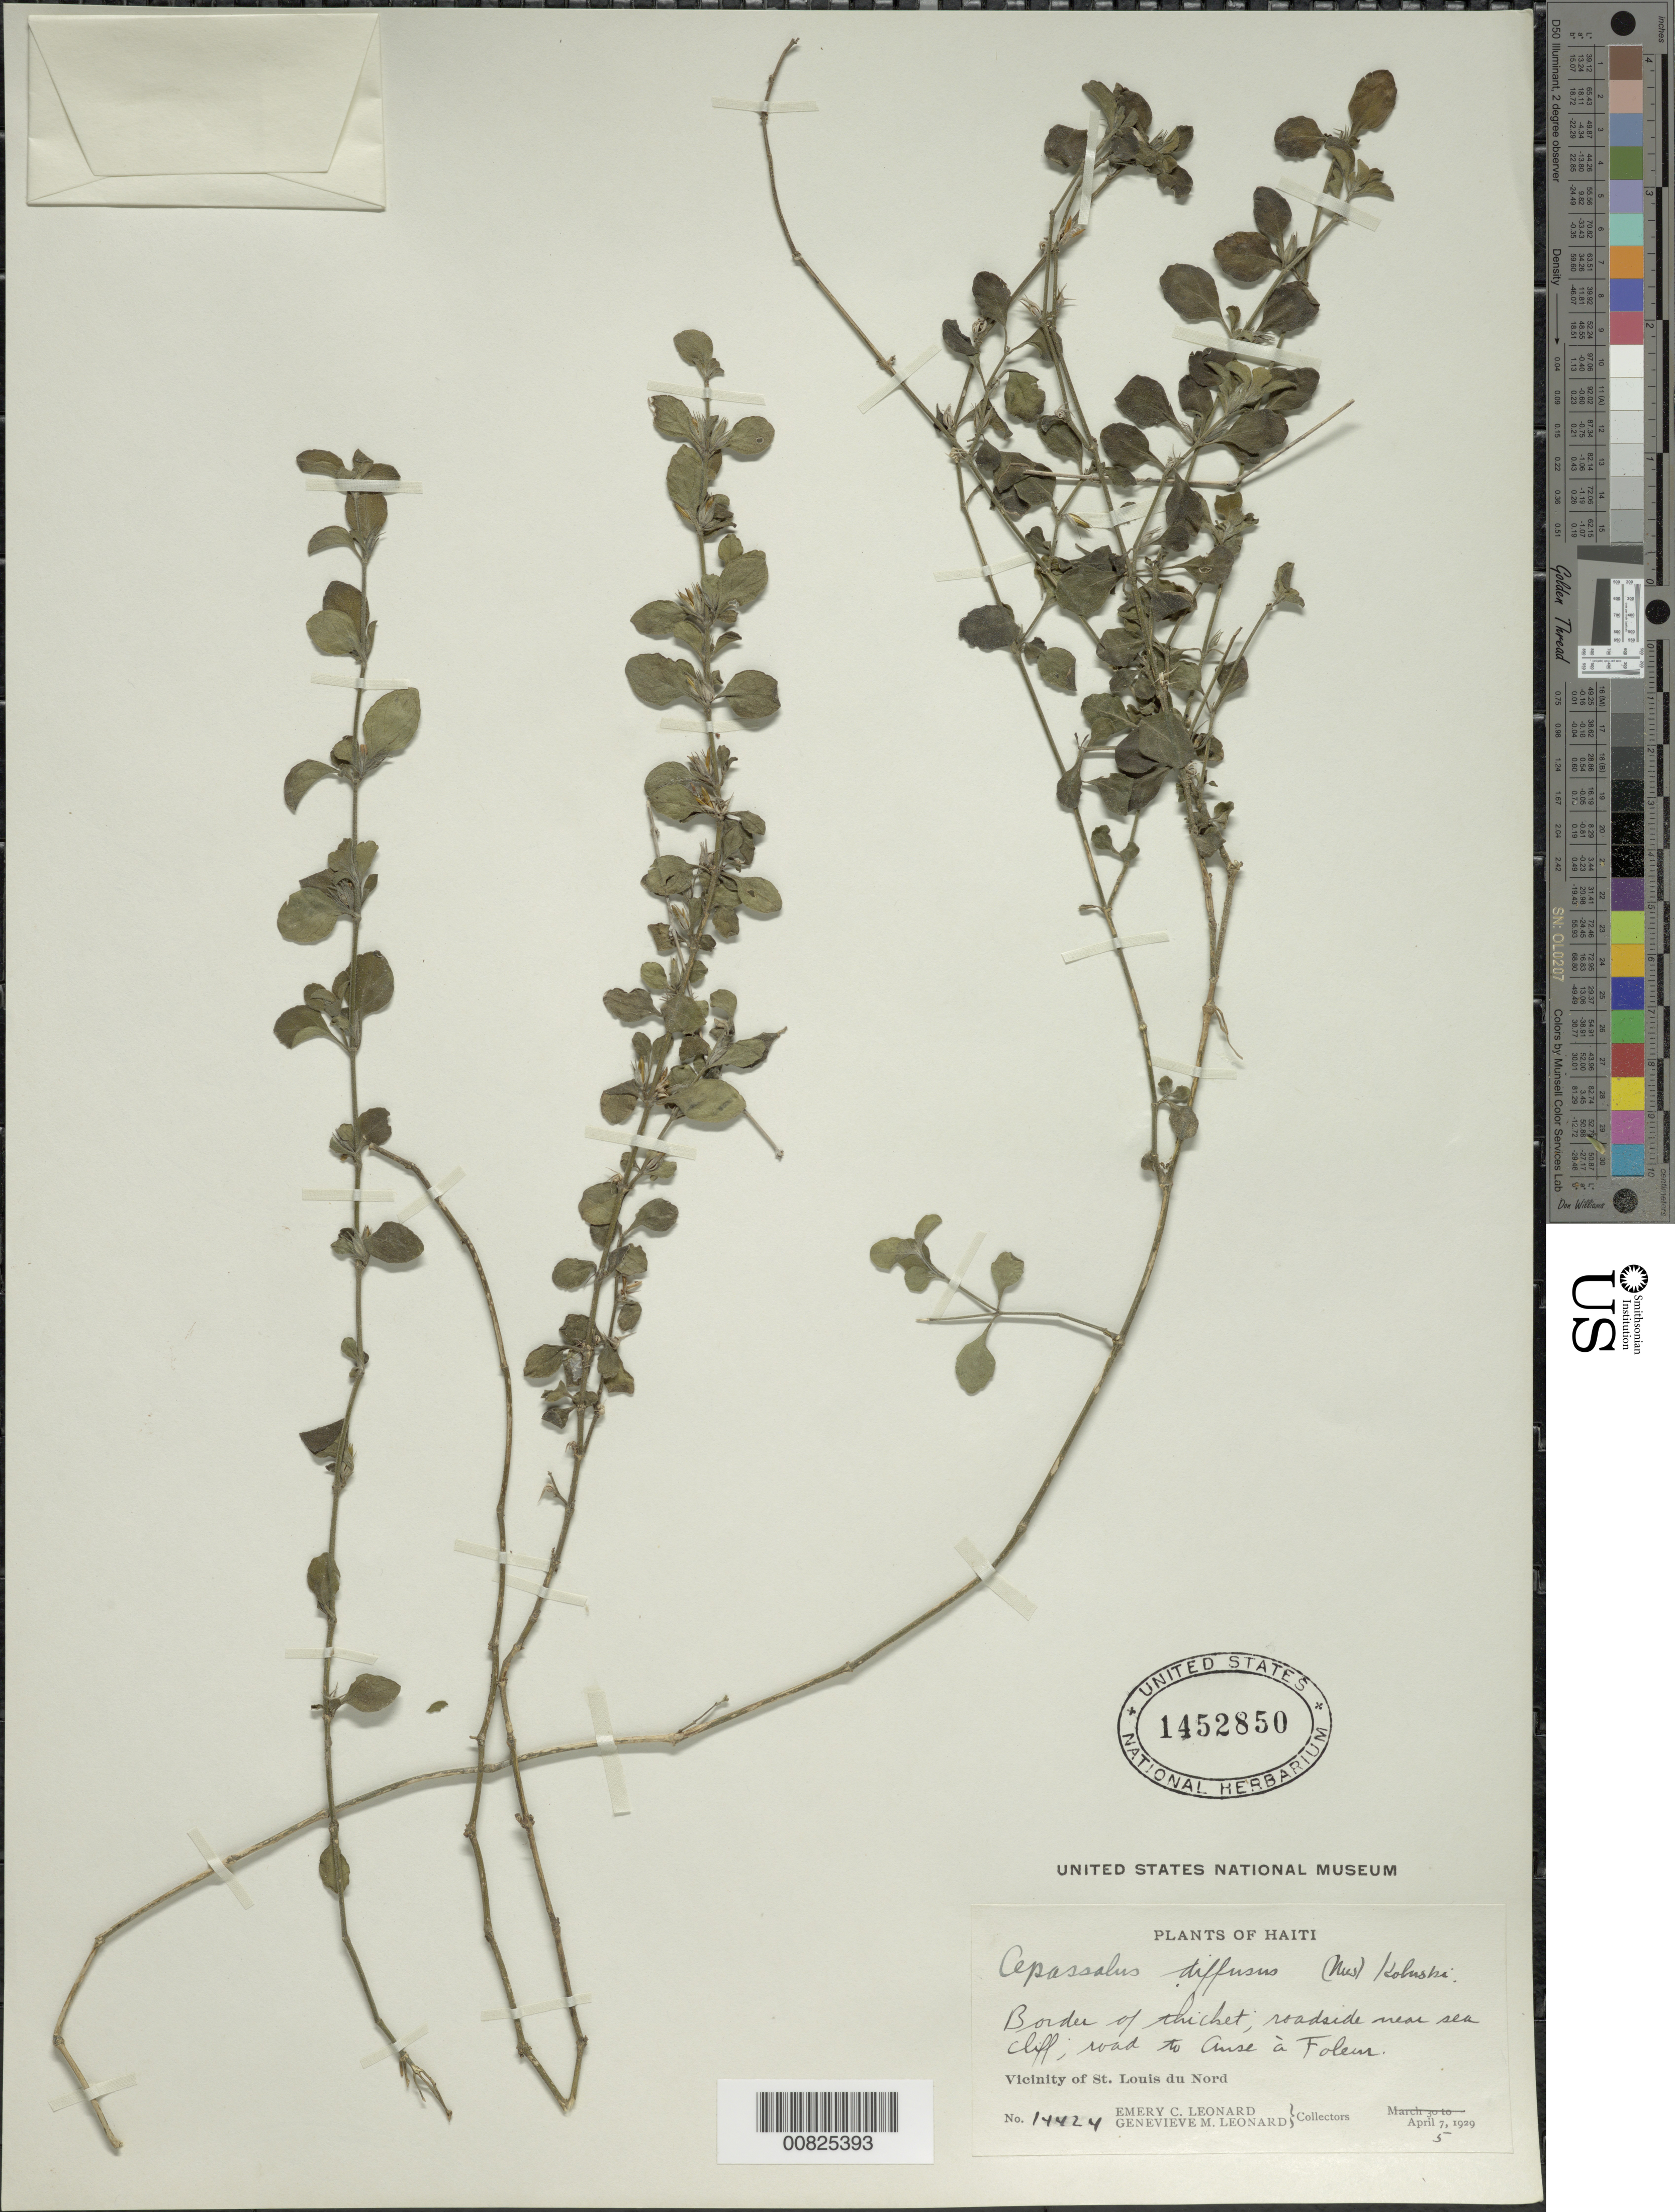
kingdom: Plantae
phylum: Tracheophyta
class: Magnoliopsida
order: Lamiales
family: Acanthaceae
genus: Apassalus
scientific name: Apassalus diffusus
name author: (Nees) Kobuski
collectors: E. C. Leonard & G. M. Leonard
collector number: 14424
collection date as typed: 05 Apr 1929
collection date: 1929-04-05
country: Haiti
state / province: Nord-Ouest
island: Hispaniola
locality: Vicinity of St. Louis du Nord, road to Anse à Foleur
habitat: Border of thicket on roadside near sea cliff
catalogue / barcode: US 1452850